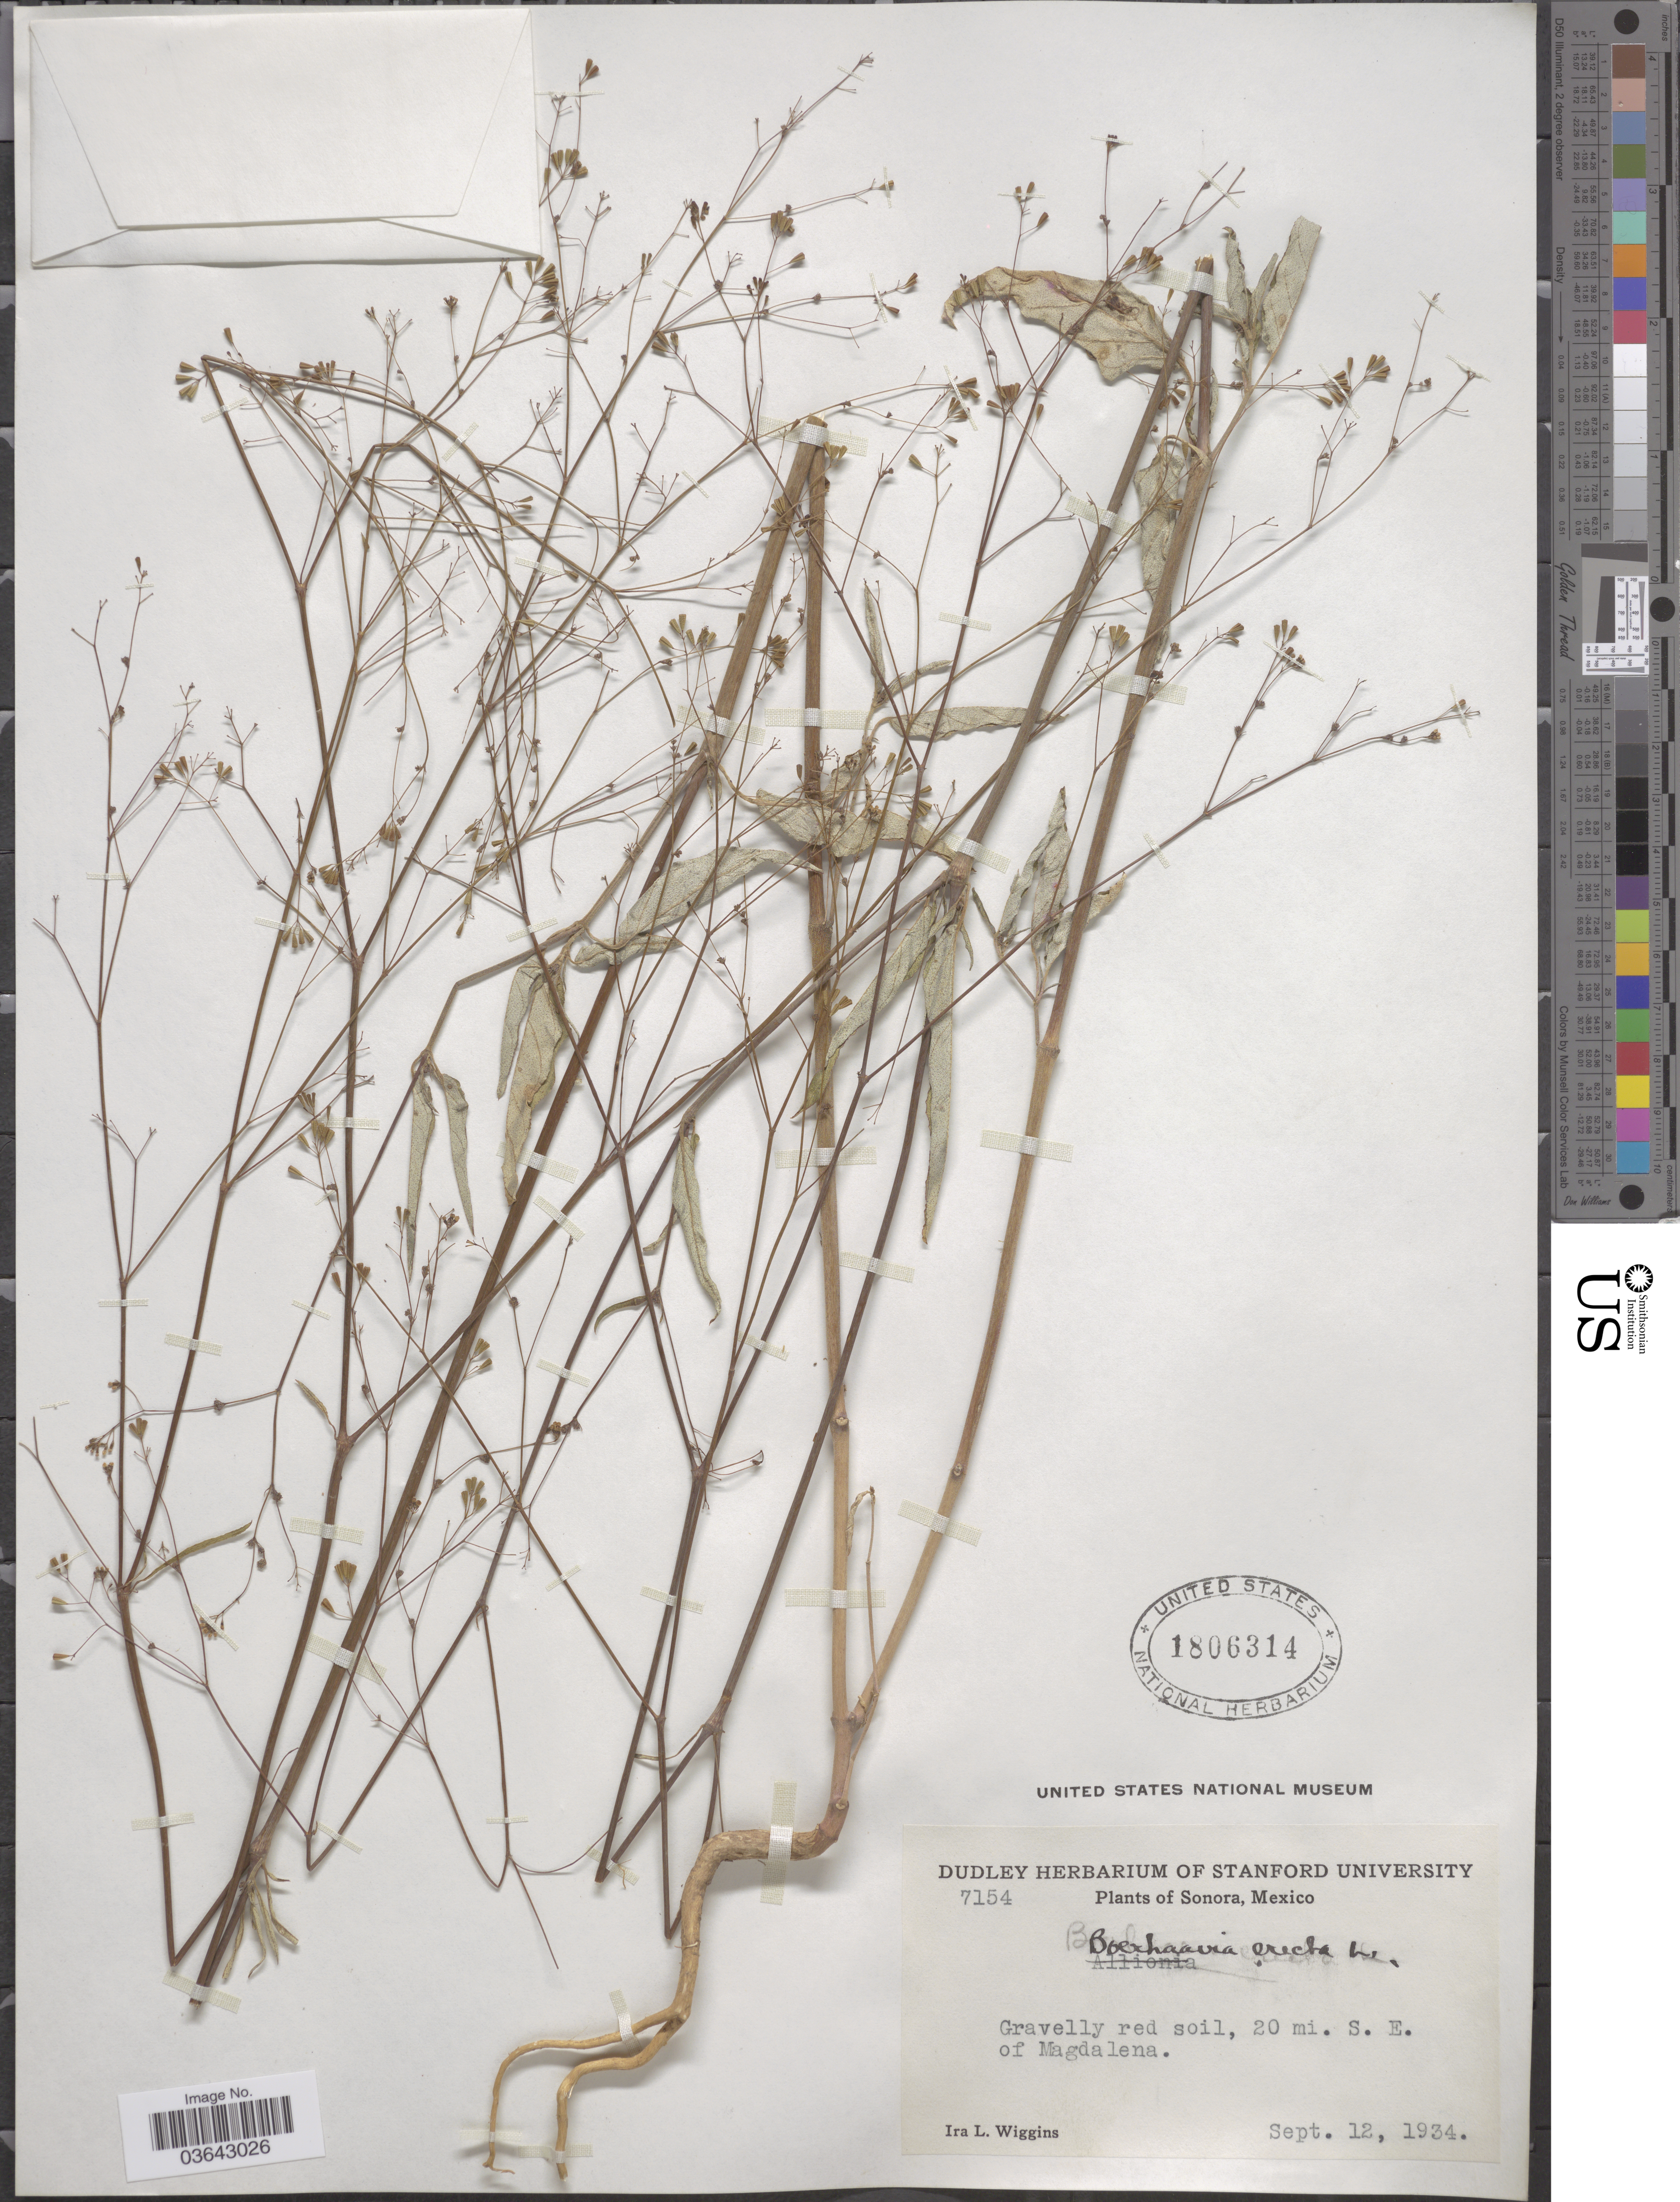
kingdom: Plantae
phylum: Tracheophyta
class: Magnoliopsida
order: Caryophyllales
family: Nyctaginaceae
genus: Boerhavia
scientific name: Boerhavia erecta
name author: L.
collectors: I. L. Wiggins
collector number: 7154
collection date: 1934-09-12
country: Mexico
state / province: Sonora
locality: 20 mi. S.E. of Magdalena.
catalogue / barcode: US 1806314